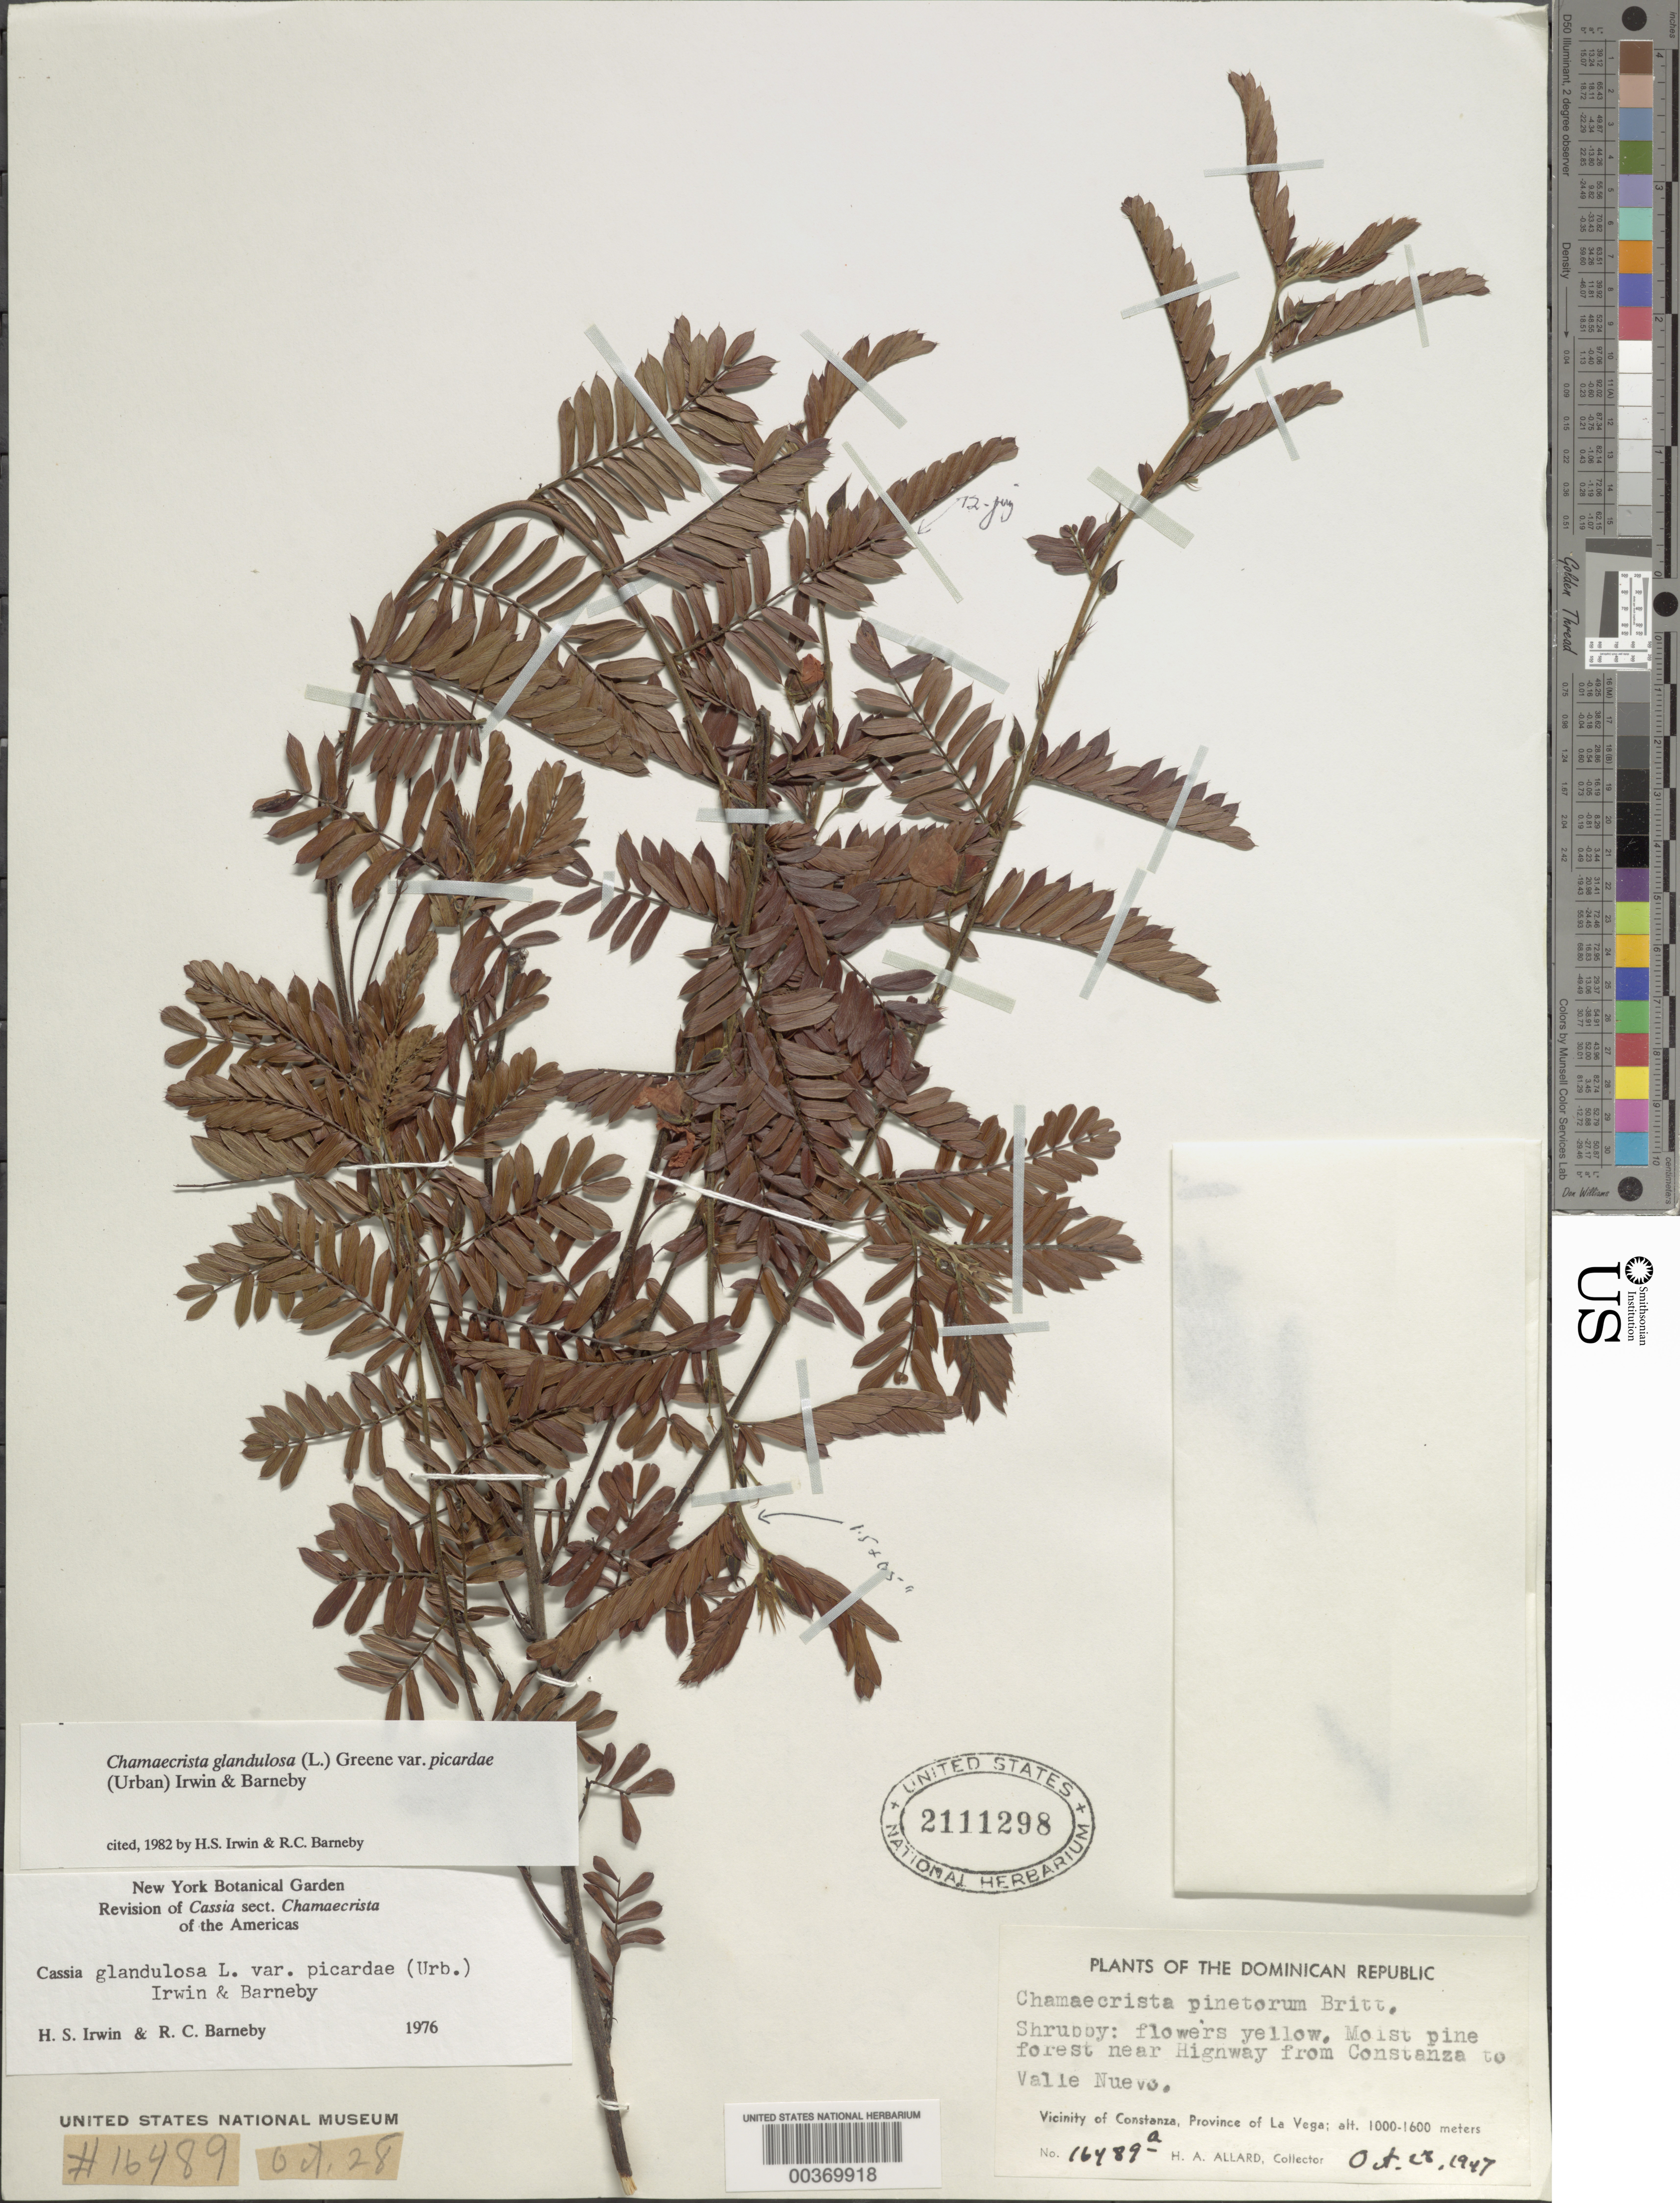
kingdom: Plantae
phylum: Tracheophyta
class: Magnoliopsida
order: Fabales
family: Fabaceae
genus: Chamaecrista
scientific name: Chamaecrista glandulosa var. picardae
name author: (Urb.) H.S. Irwin & Barneby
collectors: H. A. Allard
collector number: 16489a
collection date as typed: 28 Oct 1947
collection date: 1947-10-28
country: Dominican Republic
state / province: La Vega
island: Hispaniola Island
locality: Near highway from constanza to valle nuevo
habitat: Moist pine forest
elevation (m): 1000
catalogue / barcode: US 2111298